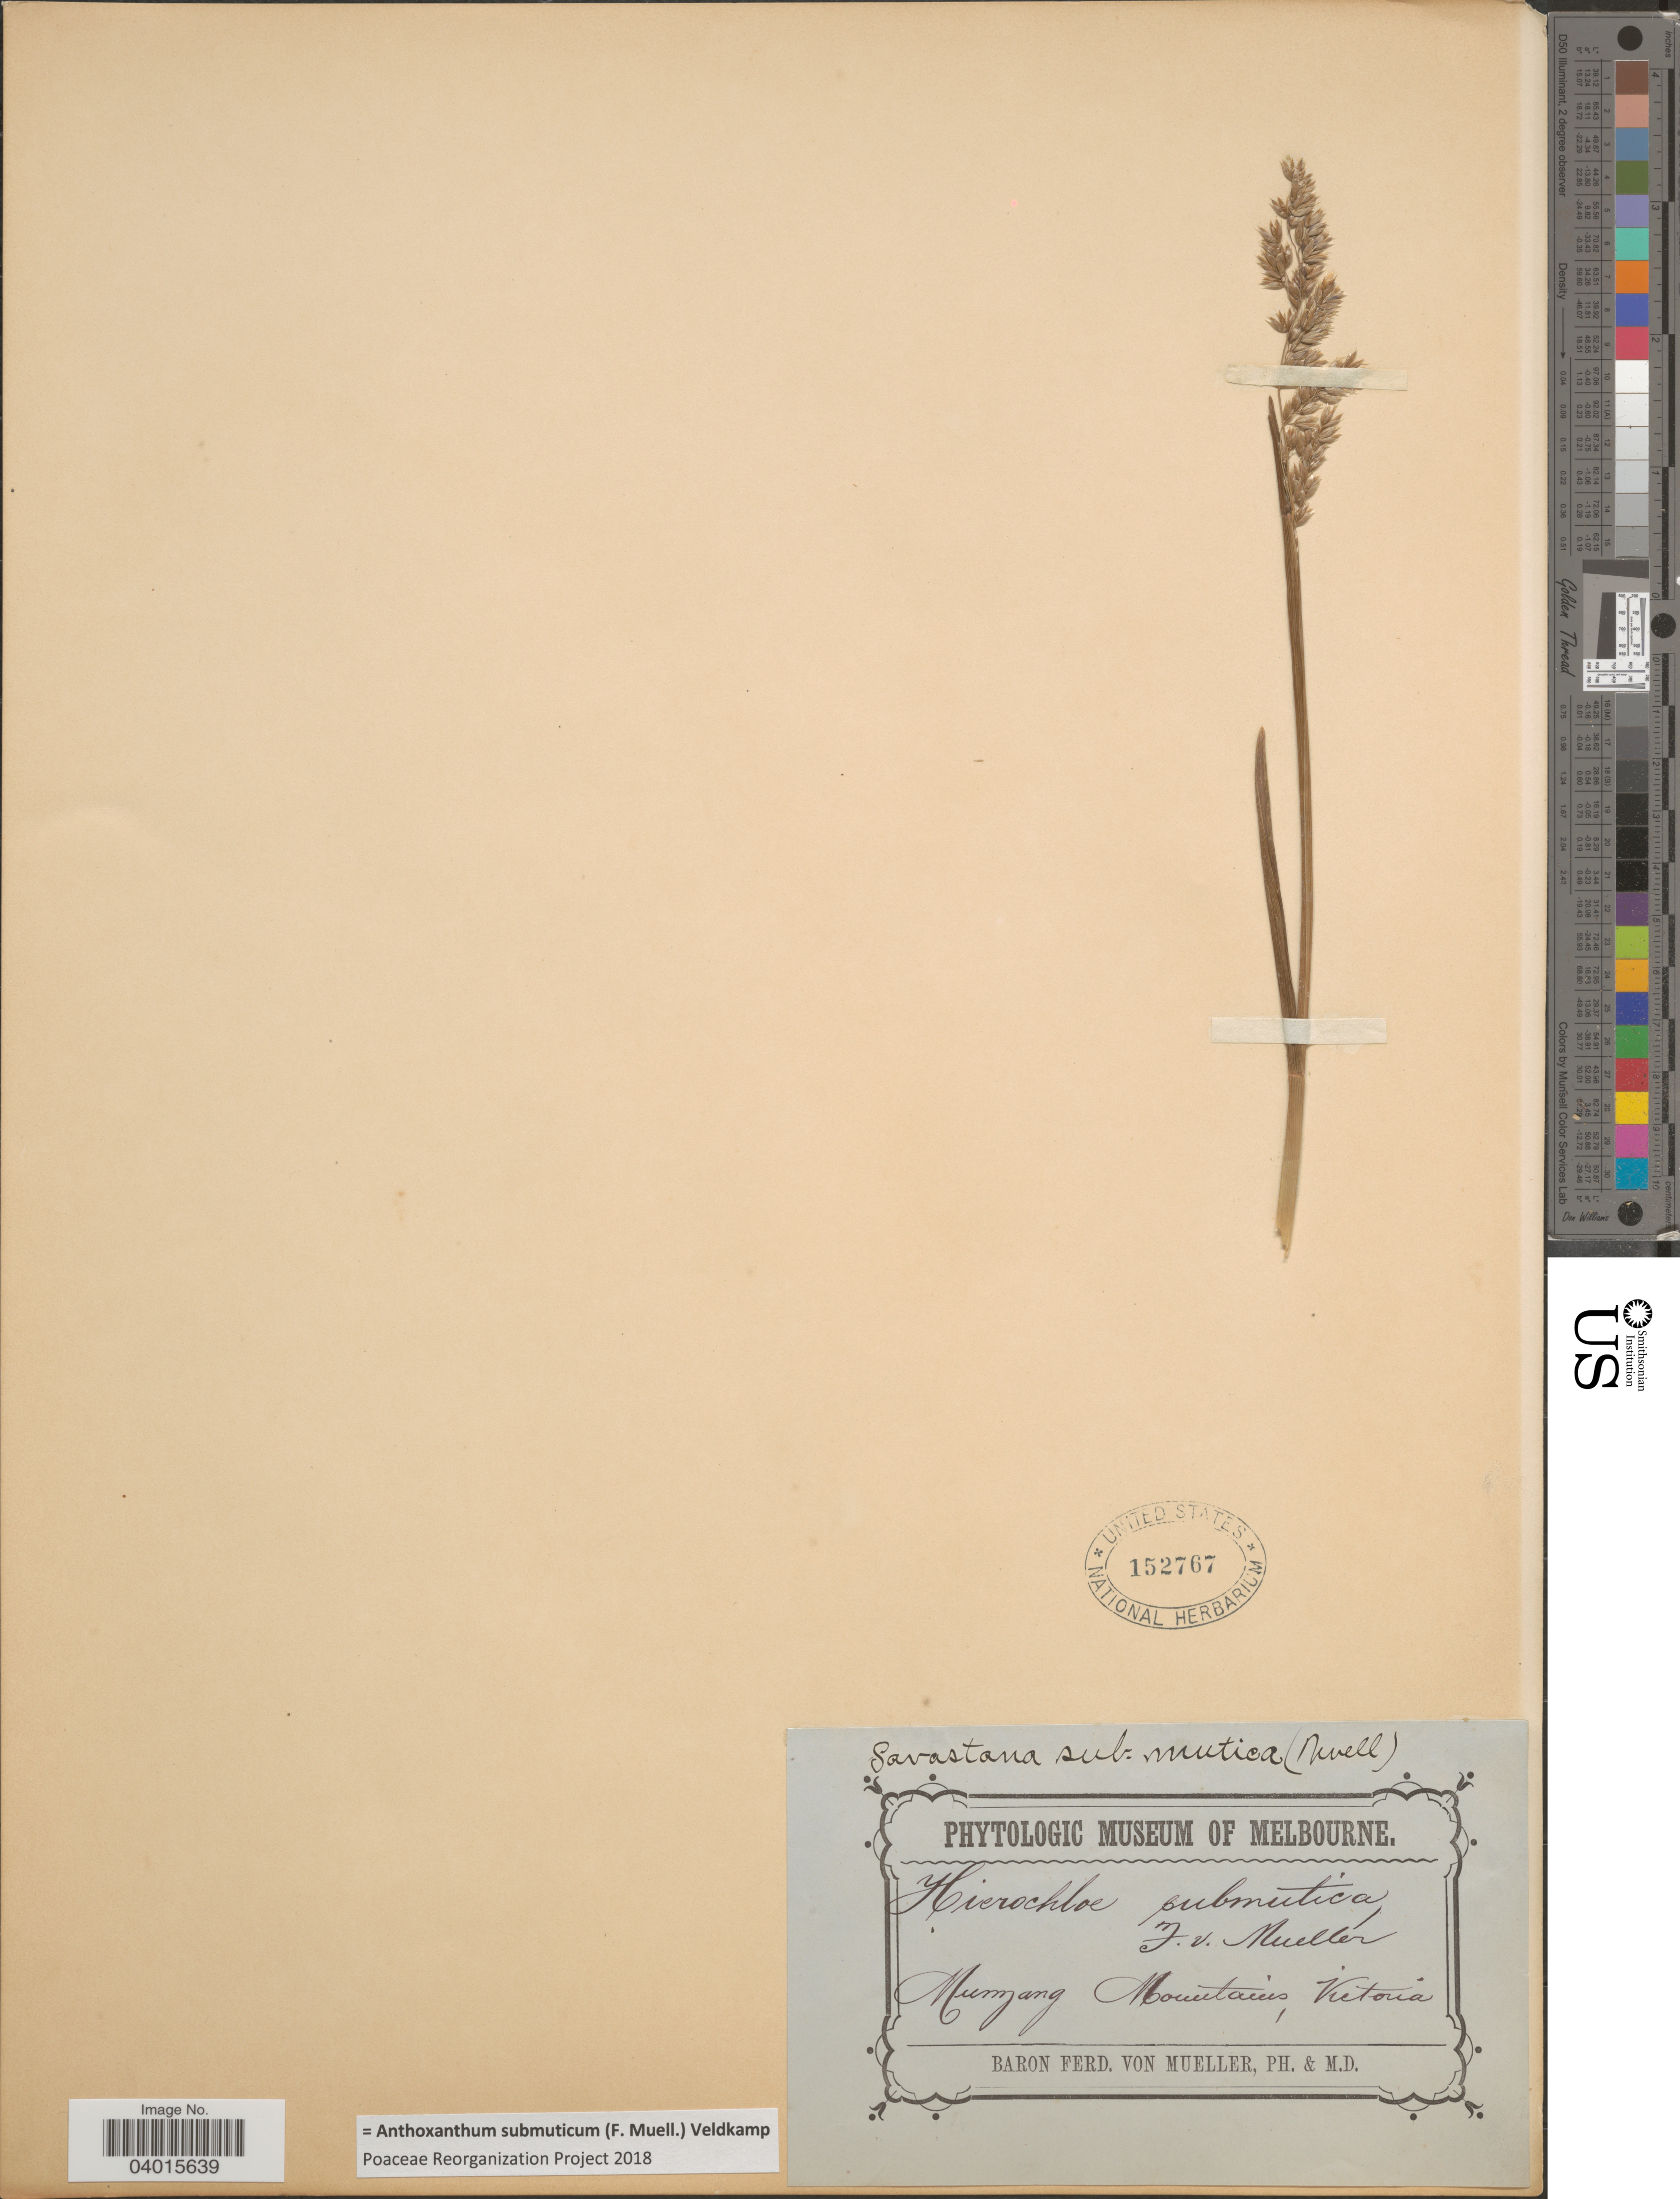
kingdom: Plantae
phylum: Tracheophyta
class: Liliopsida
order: Poales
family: Poaceae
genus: Anthoxanthum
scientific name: Anthoxanthum submuticum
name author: (F. Muell.) Veldkamp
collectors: F. Mueller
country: Australia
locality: Munjang Mountains, Victoria.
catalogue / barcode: US 152767